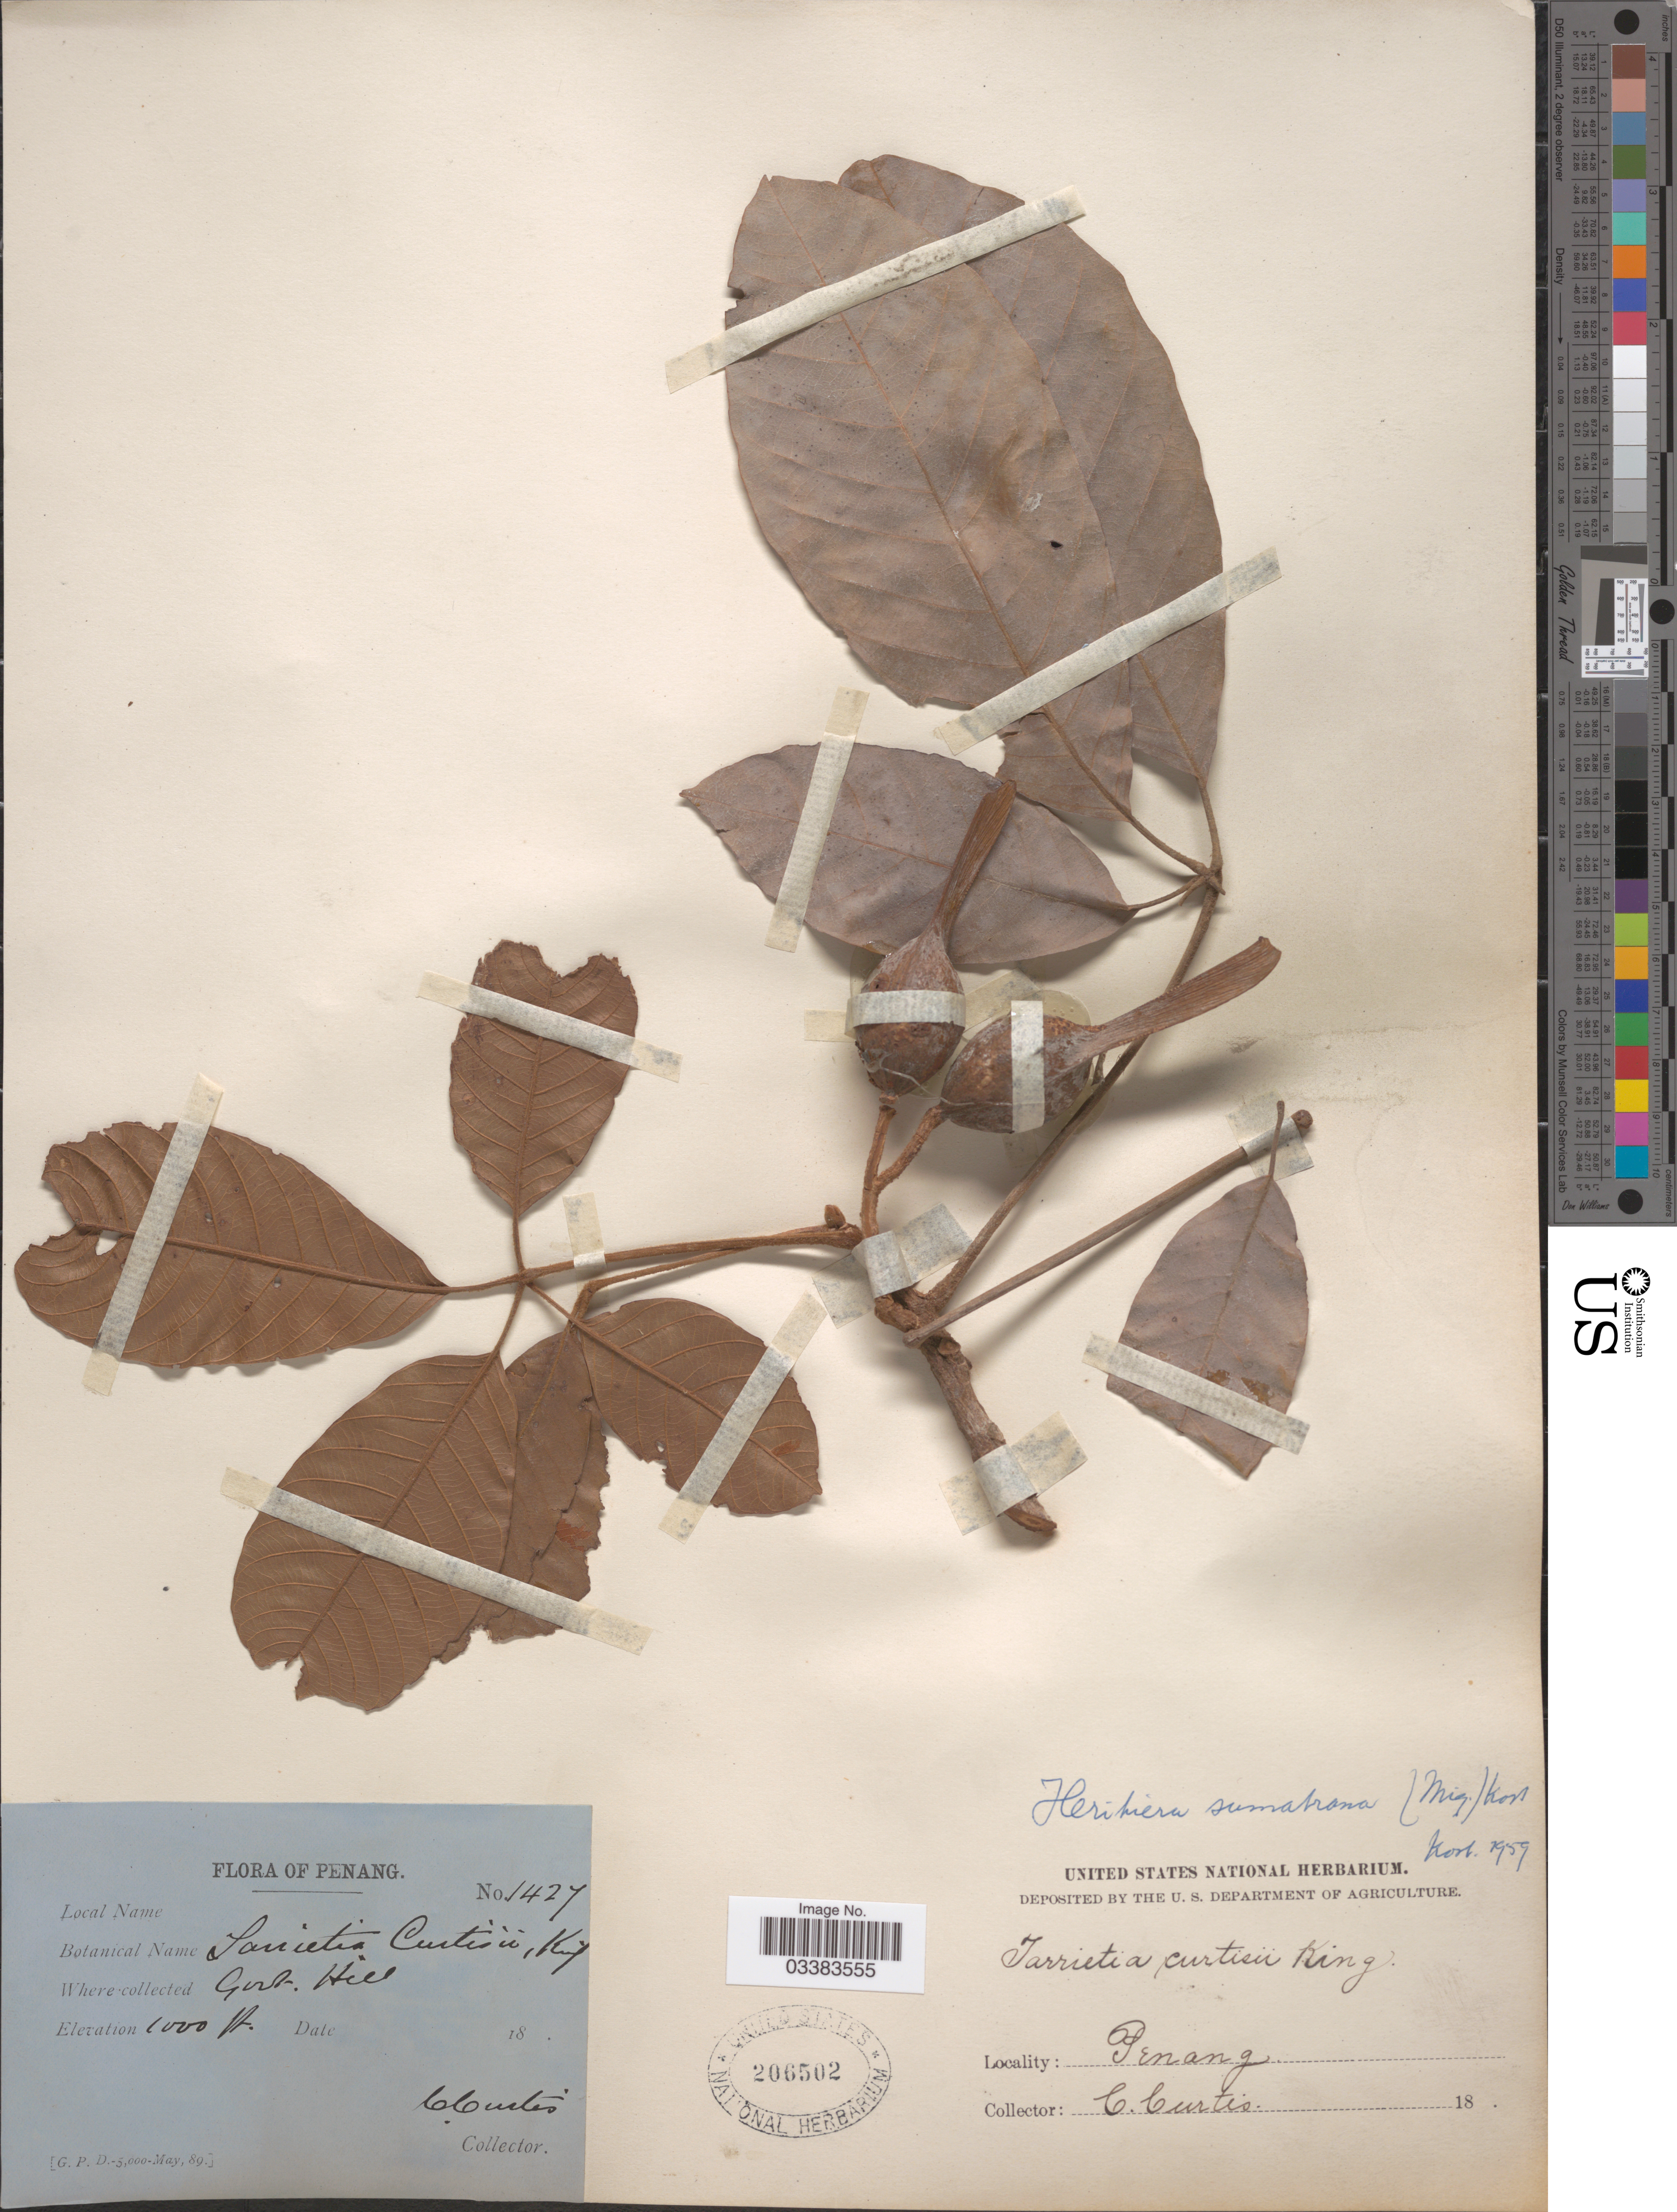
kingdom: Plantae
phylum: Tracheophyta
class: Magnoliopsida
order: Malvales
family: Malvaceae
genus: Heritiera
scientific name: Heritiera sumatrana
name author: (Miq.) Kosterm.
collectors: C. Curtis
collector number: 1427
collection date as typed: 18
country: Malaysia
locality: Penang. Govt. Hill.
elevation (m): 305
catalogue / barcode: US 206502